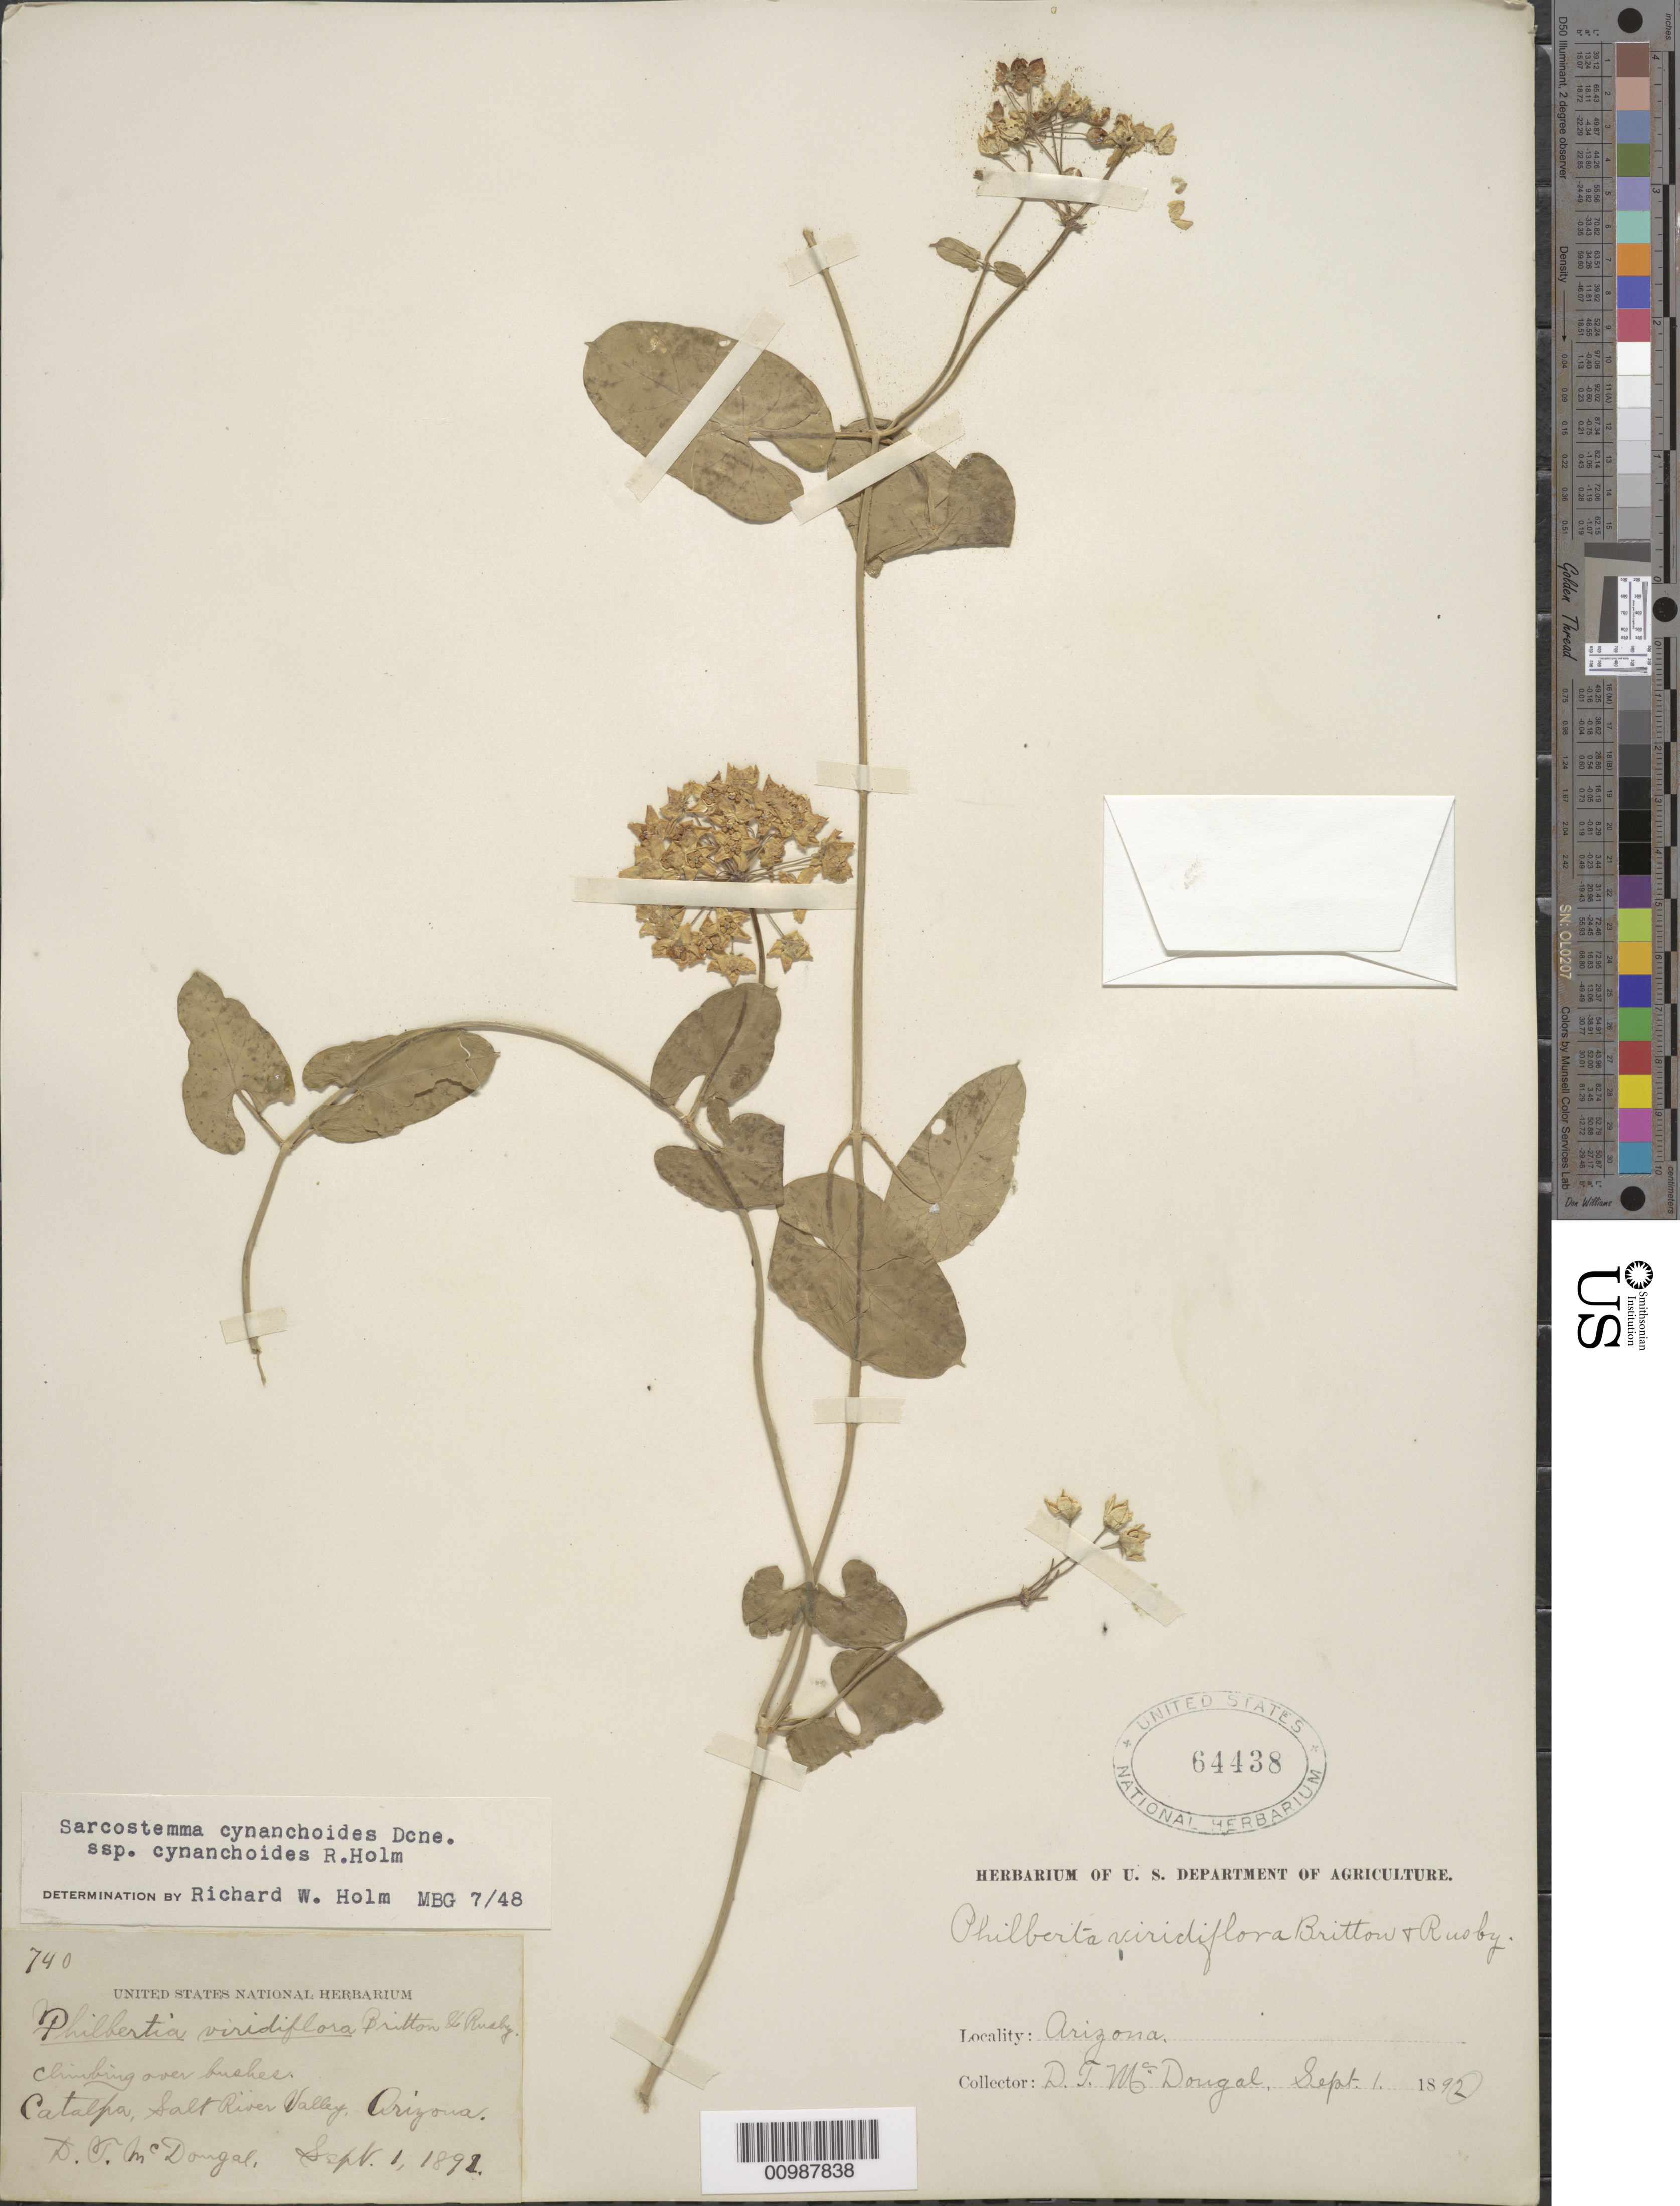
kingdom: Plantae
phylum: Tracheophyta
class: Magnoliopsida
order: Gentianales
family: Apocynaceae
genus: Sarcostemma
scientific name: Sarcostemma cynanchoides subsp. hartwegii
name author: (Vail) R.W. Holm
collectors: D. T. MacDougal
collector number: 740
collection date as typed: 01 Sep 1892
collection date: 1892-09-01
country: United States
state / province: Arizona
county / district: Gila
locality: Salt River Valley.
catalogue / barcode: US 64438